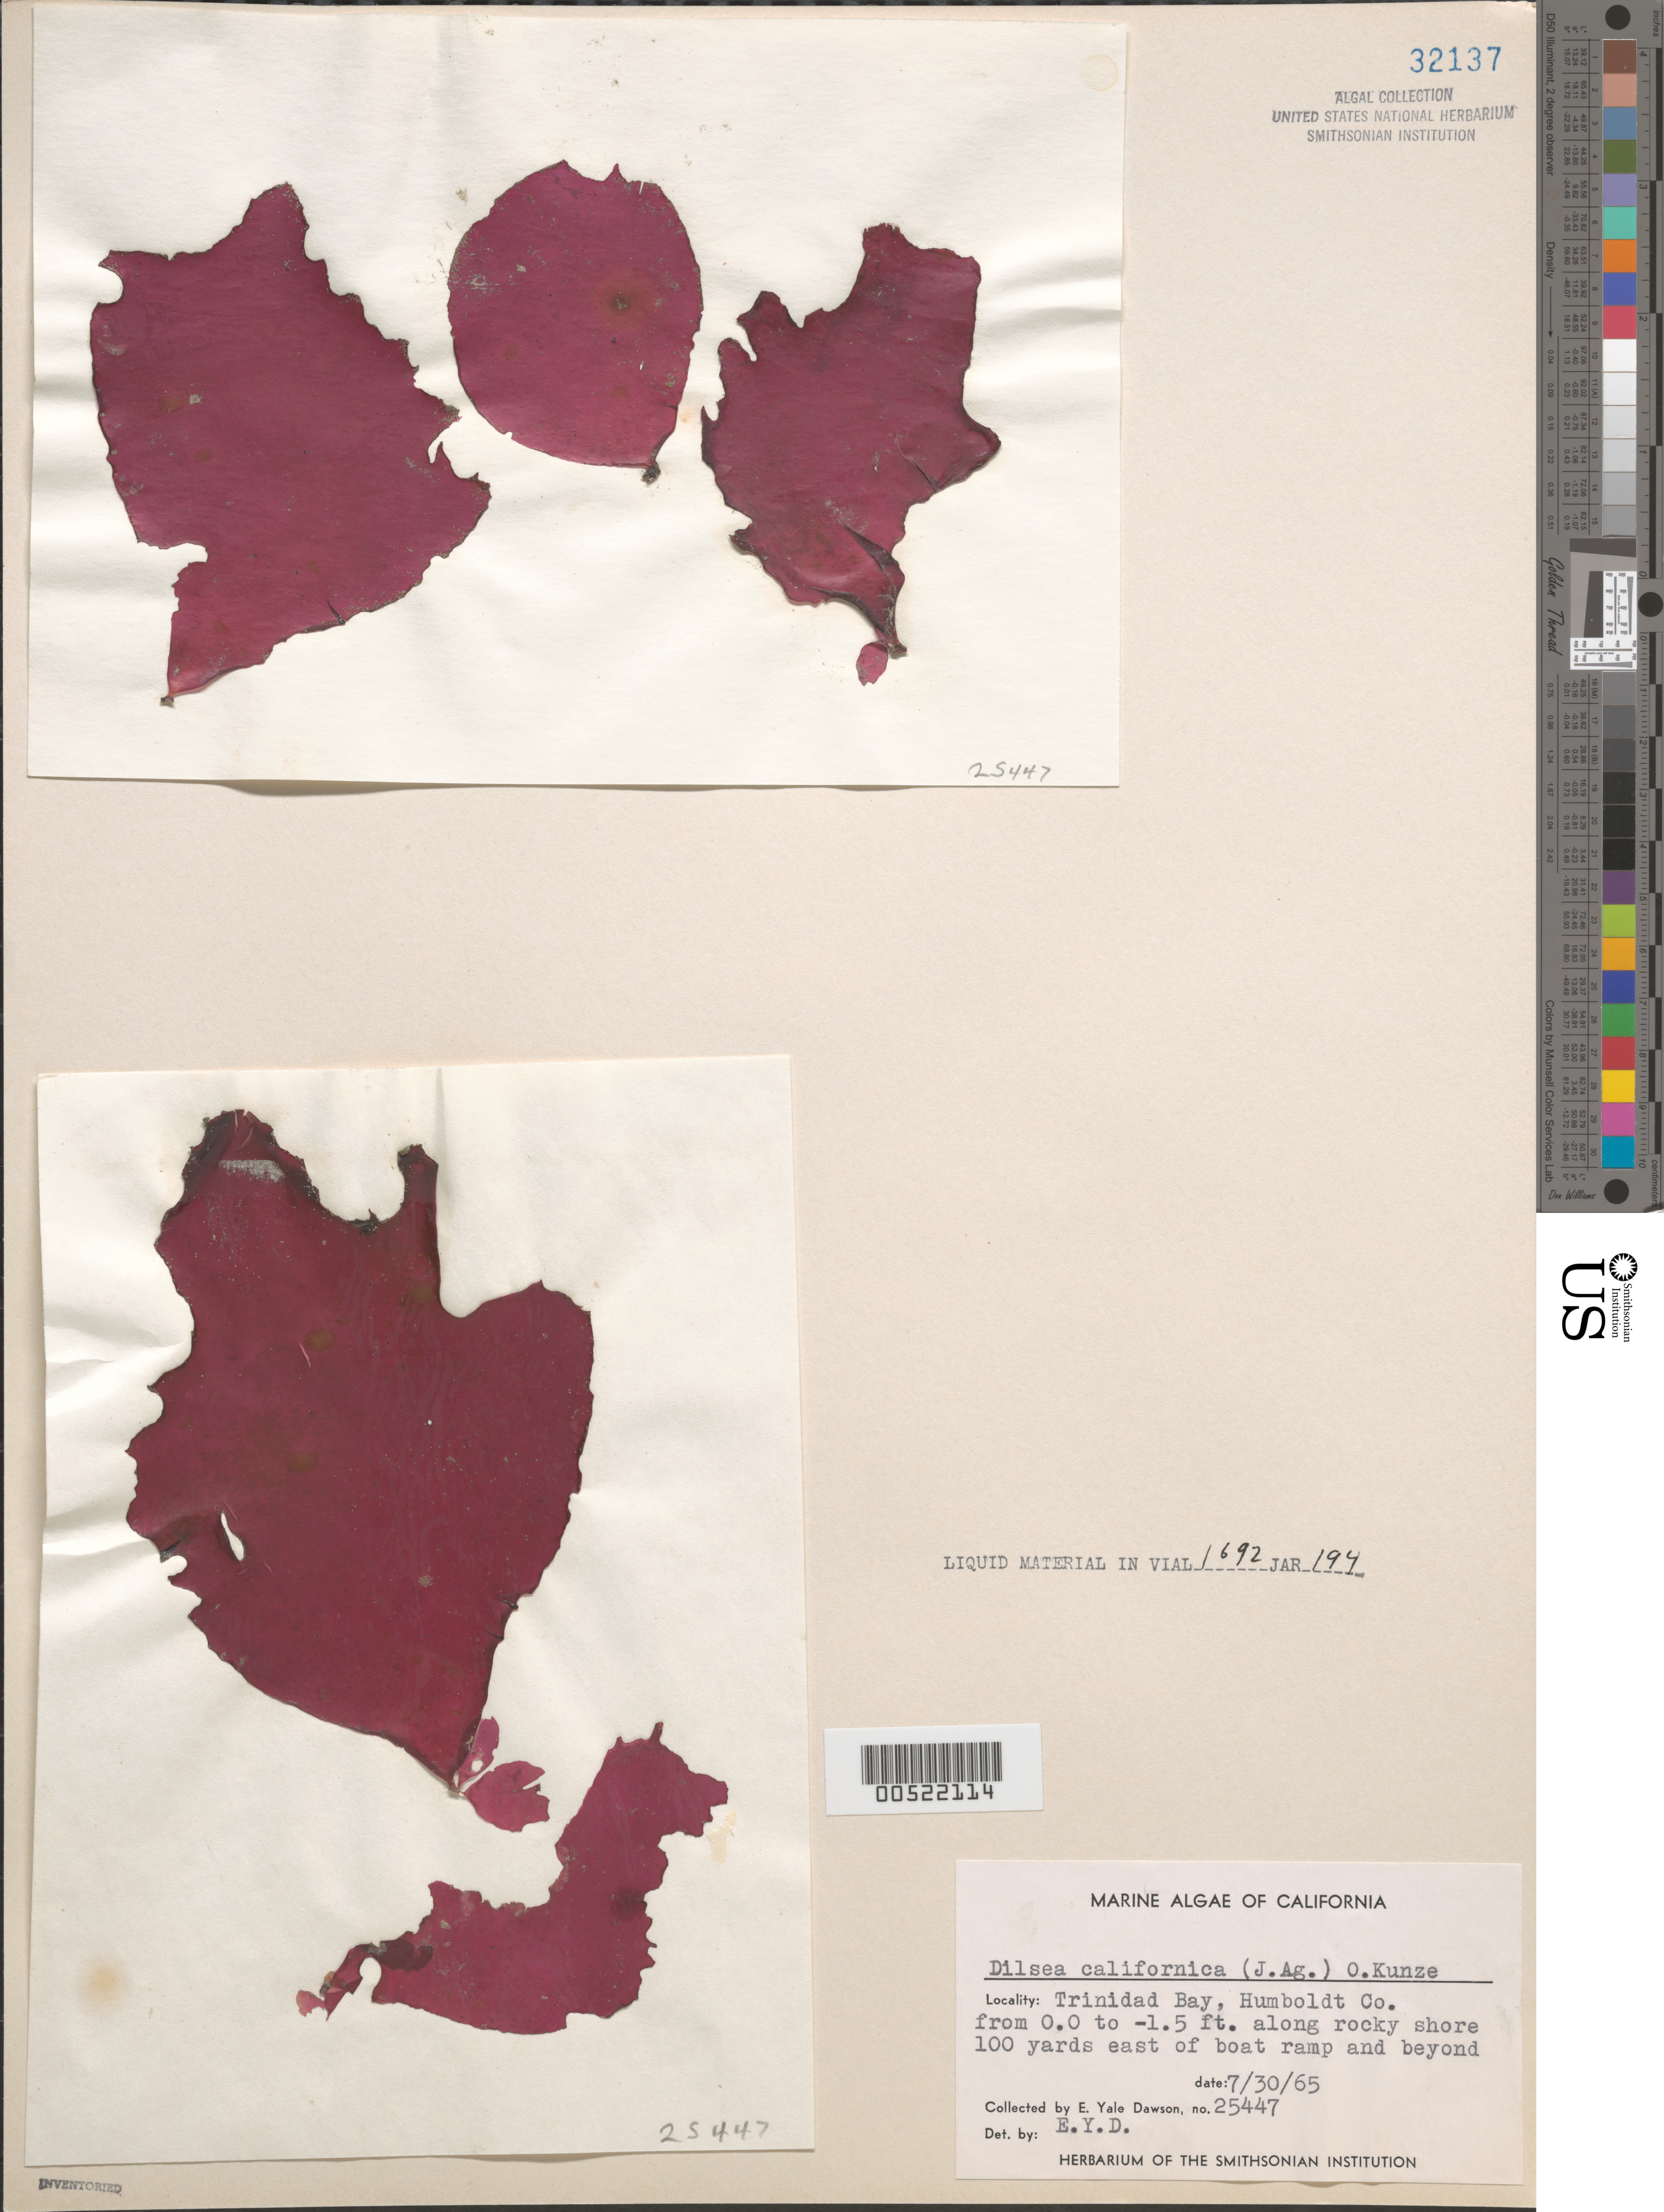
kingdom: Plantae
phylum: Rhodophyta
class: Florideophyceae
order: Gigartinales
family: Dumontiaceae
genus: Dilsea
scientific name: Dilsea californica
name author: (J. Agardh) Kuntze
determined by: Dawson, E. Y.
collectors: E. Y. Dawson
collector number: EYD 25447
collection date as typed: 30 Jul 1965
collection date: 1965-07-30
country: United States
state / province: California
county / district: Humboldt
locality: Trinidad Bay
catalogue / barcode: US 32137